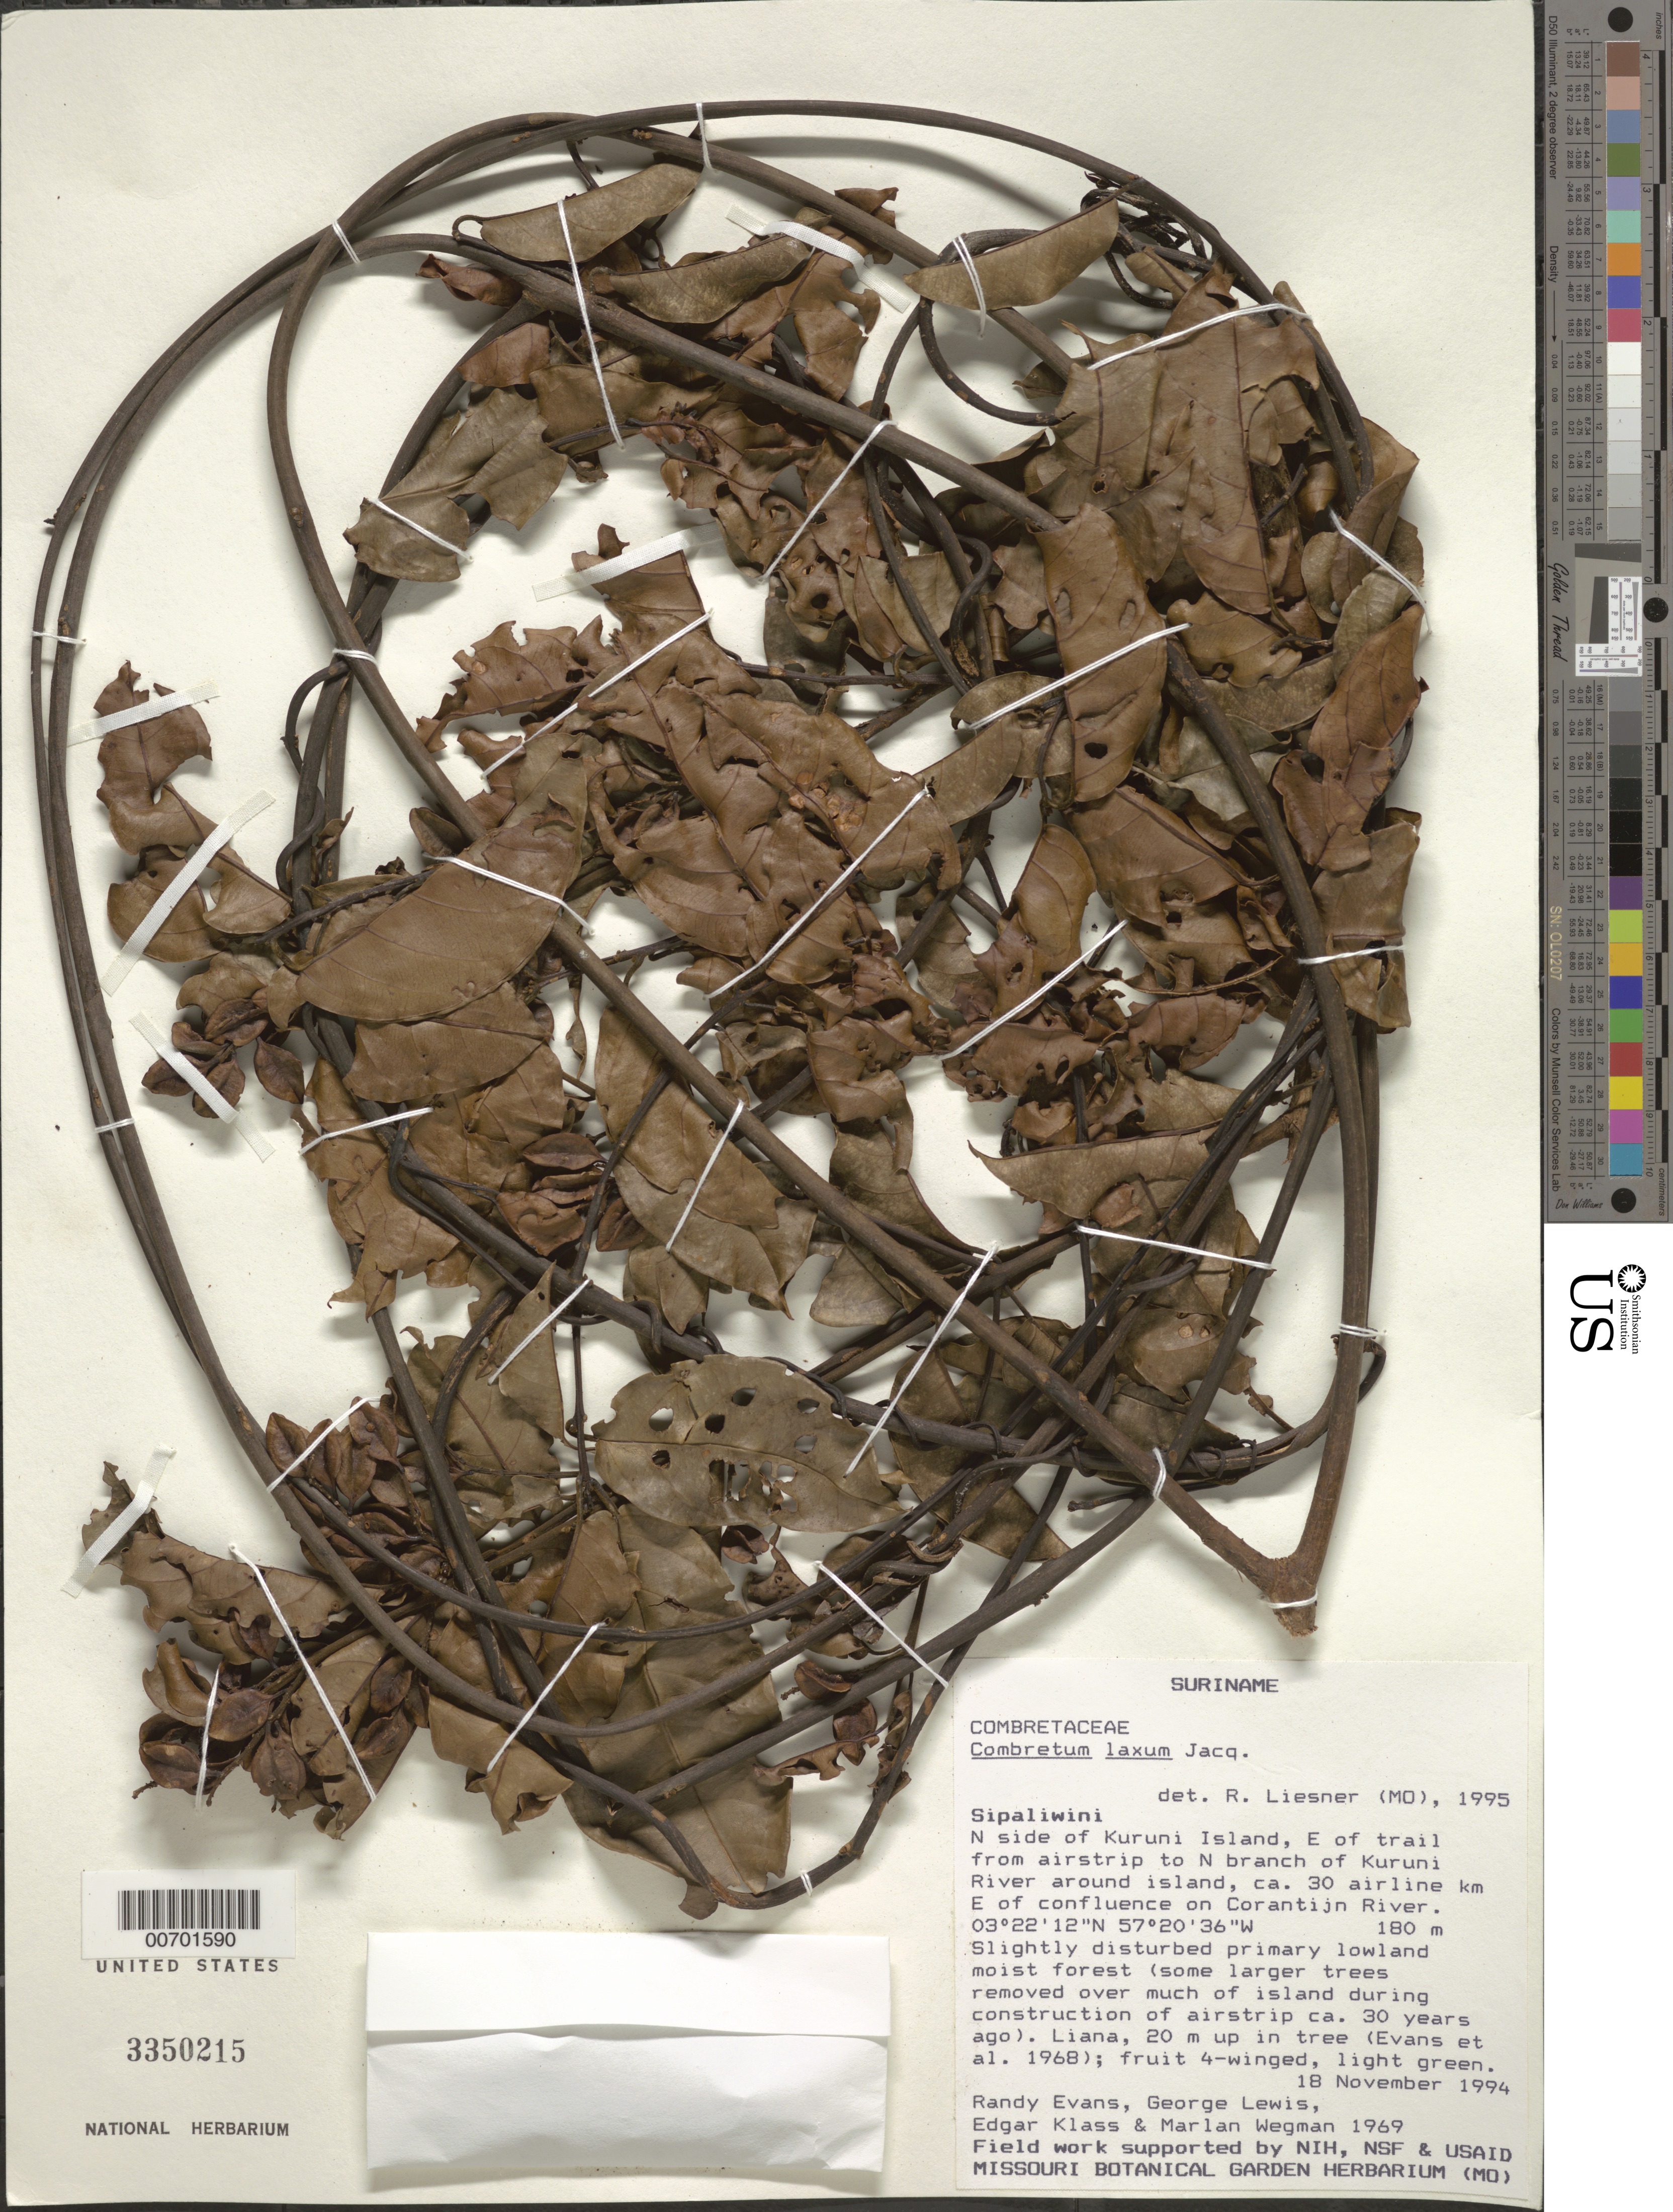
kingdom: Plantae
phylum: Tracheophyta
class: Magnoliopsida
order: Myrtales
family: Combretaceae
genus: Combretum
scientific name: Combretum laxum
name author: Jacq.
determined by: Liesner, R. L.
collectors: R. Evans, G. Lewis, E. Klass & M. Wegman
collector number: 1969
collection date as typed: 18-Nov-94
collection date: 1994-11-18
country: Suriname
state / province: Sipaliwini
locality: Kuruni Island, N side, E of trail from airstrip to N branch of Kuruni R., ca 30 airline km E of confluence on Corantijn R.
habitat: Slightly disturbed primary lowland moist forest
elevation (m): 180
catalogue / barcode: US 3350215